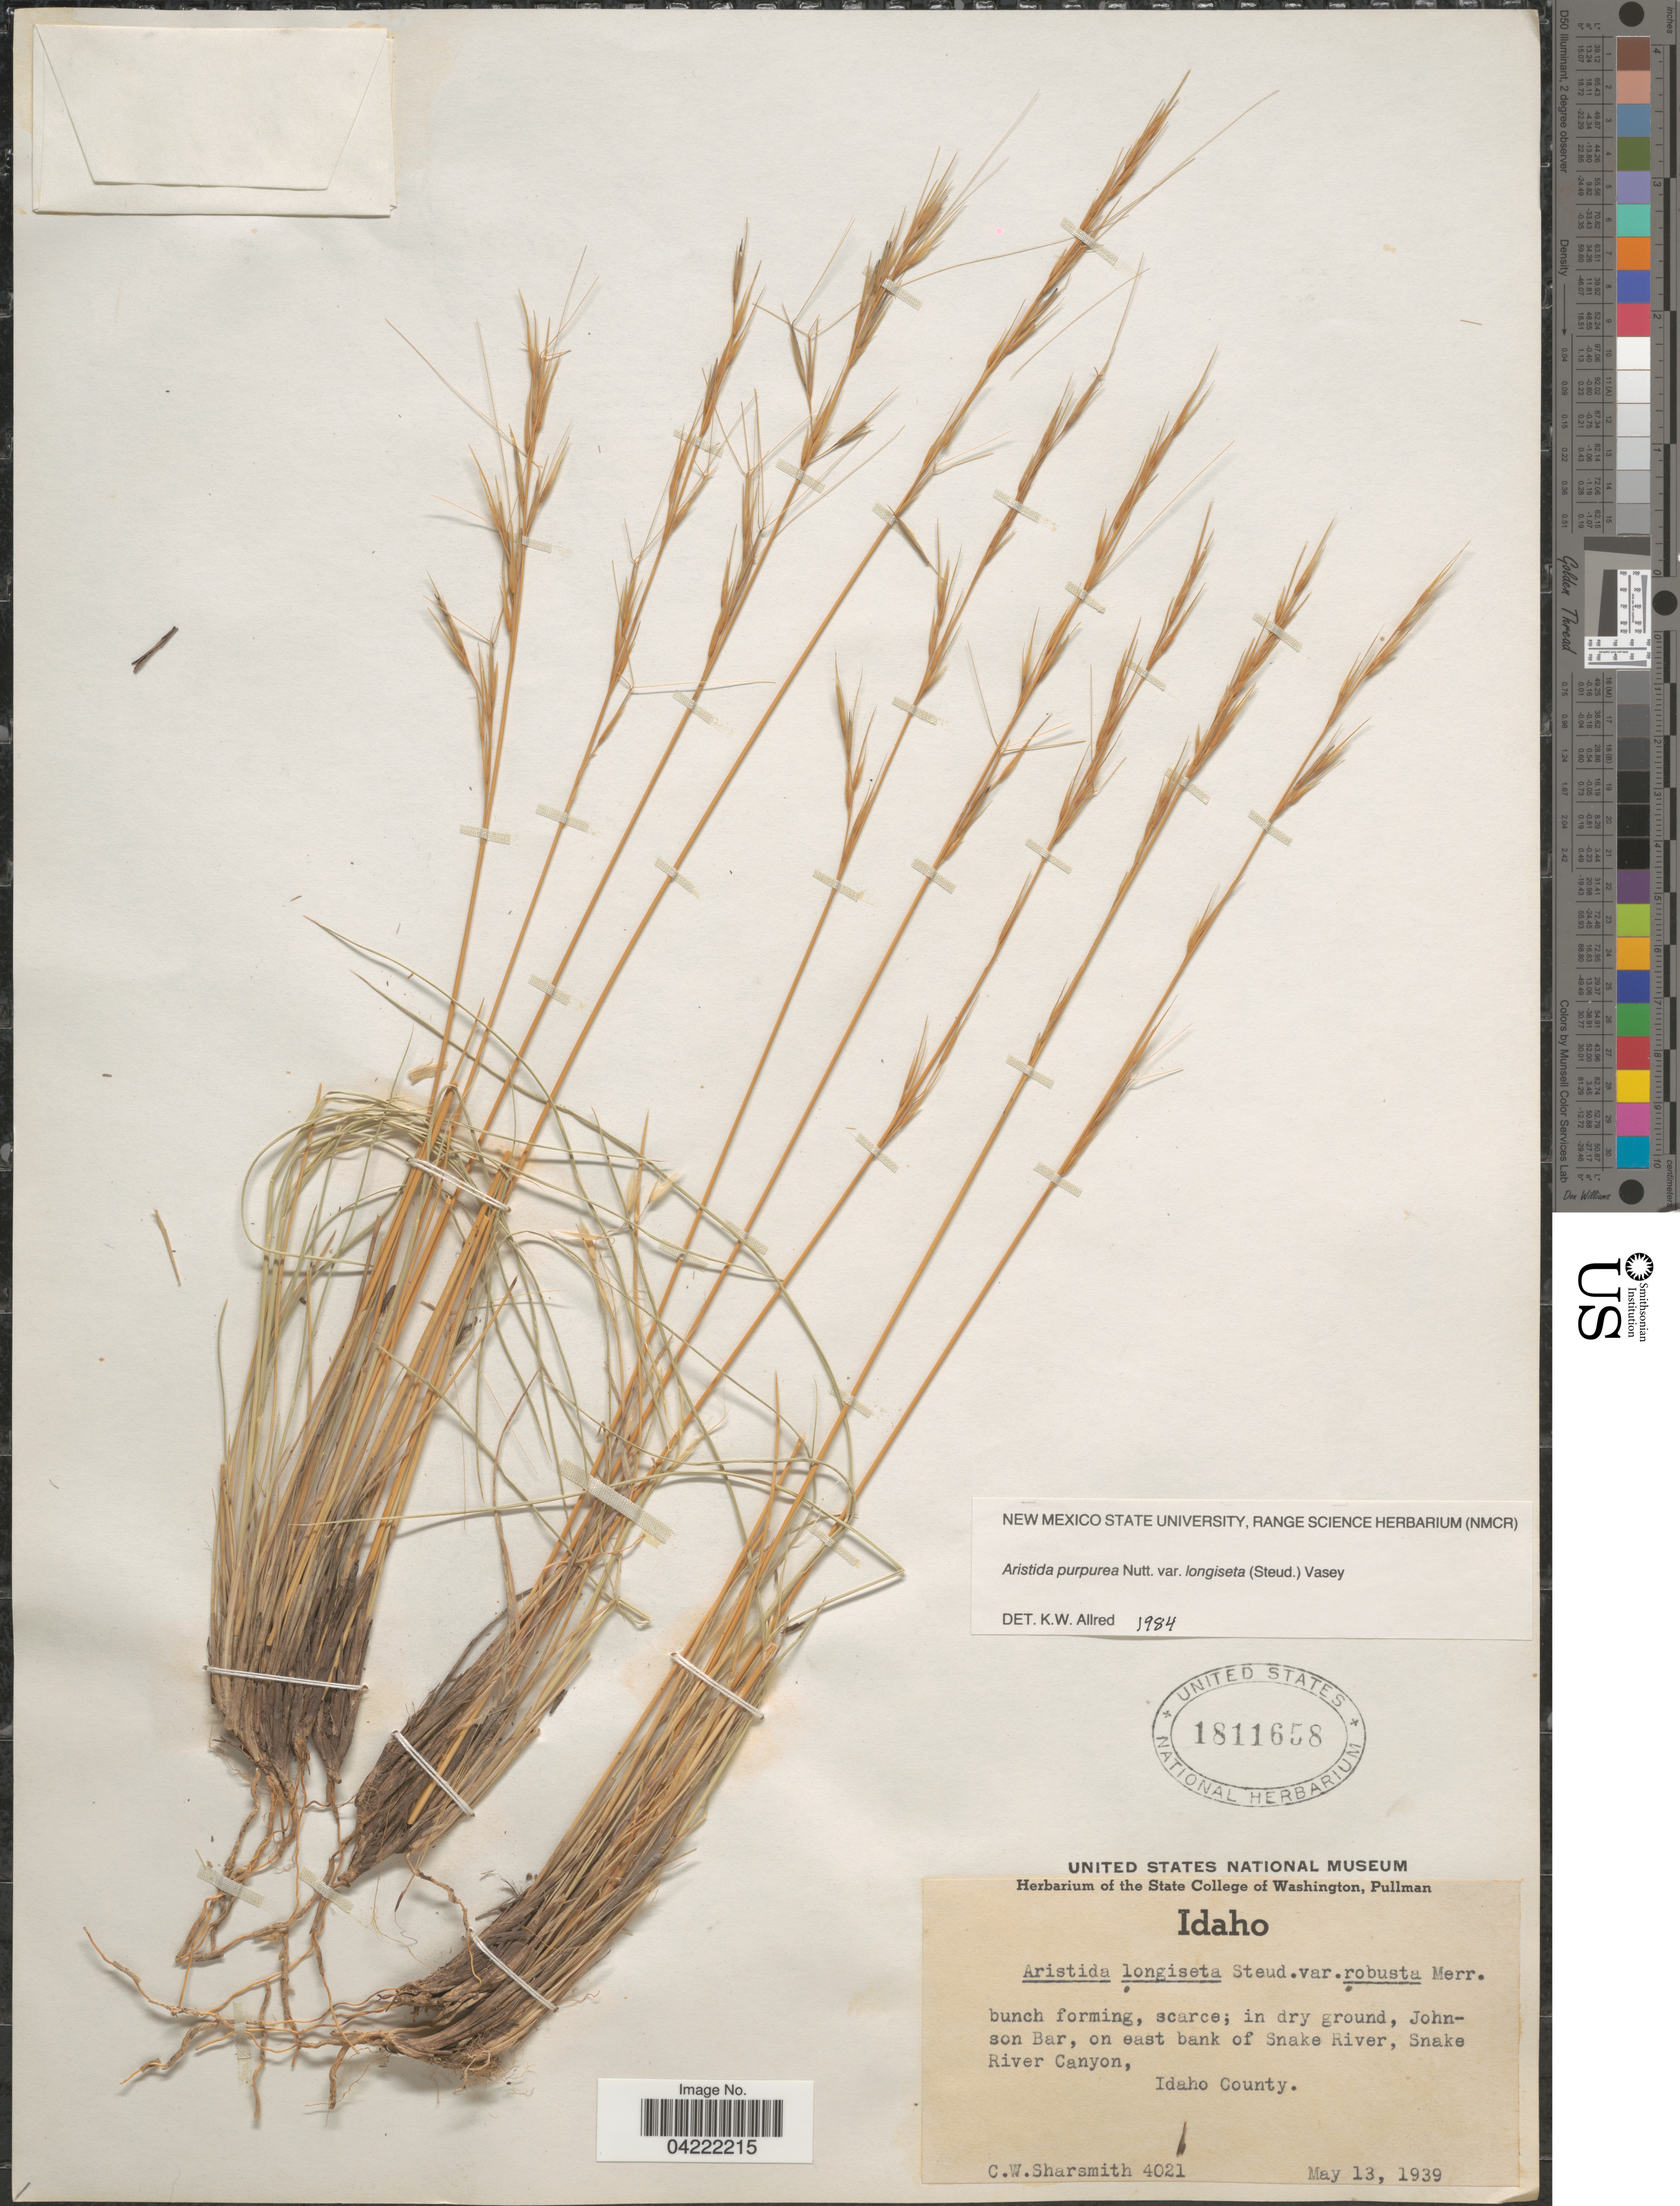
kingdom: Plantae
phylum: Tracheophyta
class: Liliopsida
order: Poales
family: Poaceae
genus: Aristida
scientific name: Aristida purpurea var. longiseta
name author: (Steud.) Vasey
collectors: C. Sharsmith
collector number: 4021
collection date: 1939-05-13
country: United States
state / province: Idaho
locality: Johnson Bar, on east bank of Snake River, Snake River Canyon, Idaho County.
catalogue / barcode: US 1811658